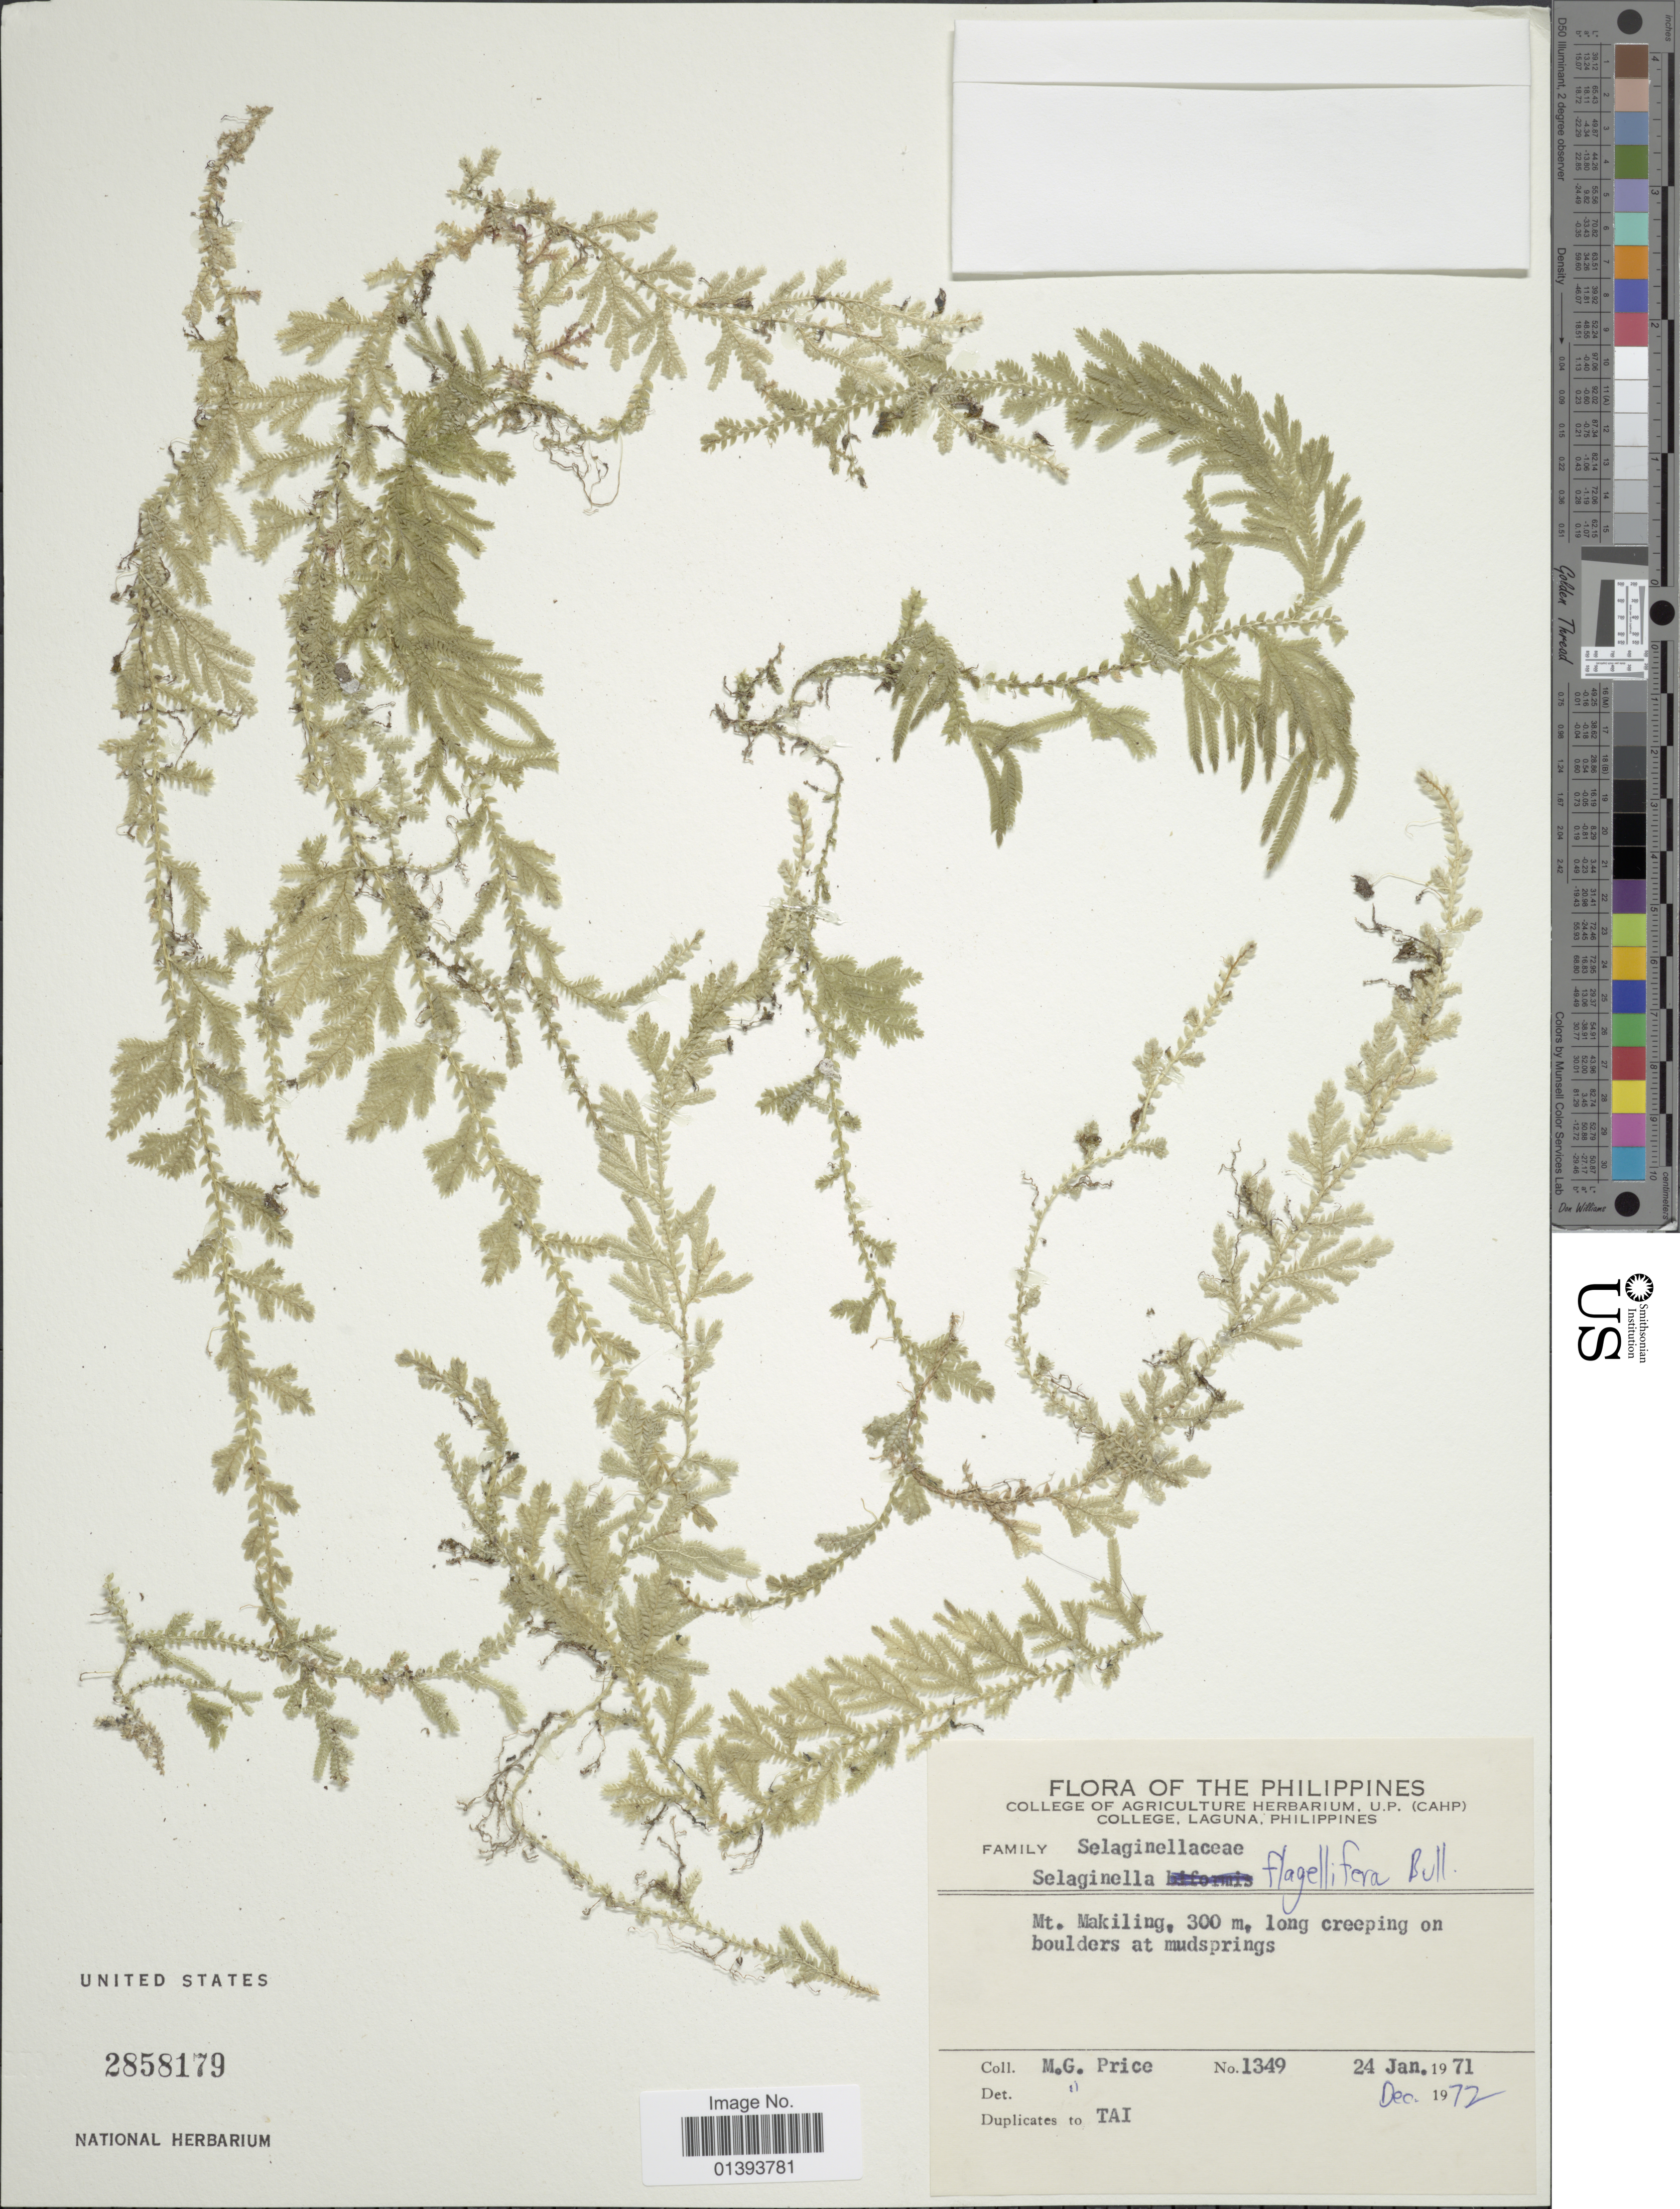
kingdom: Plantae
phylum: Tracheophyta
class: Lycopodiopsida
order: Selaginellales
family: Selaginellaceae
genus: Selaginella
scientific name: Selaginella flagellifera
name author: W. Bull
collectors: M. G. Price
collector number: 1349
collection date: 1971-01-24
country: Philippines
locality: Mt. Makiling, long creeping on boulders at mudsprings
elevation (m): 300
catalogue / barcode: US 2858179